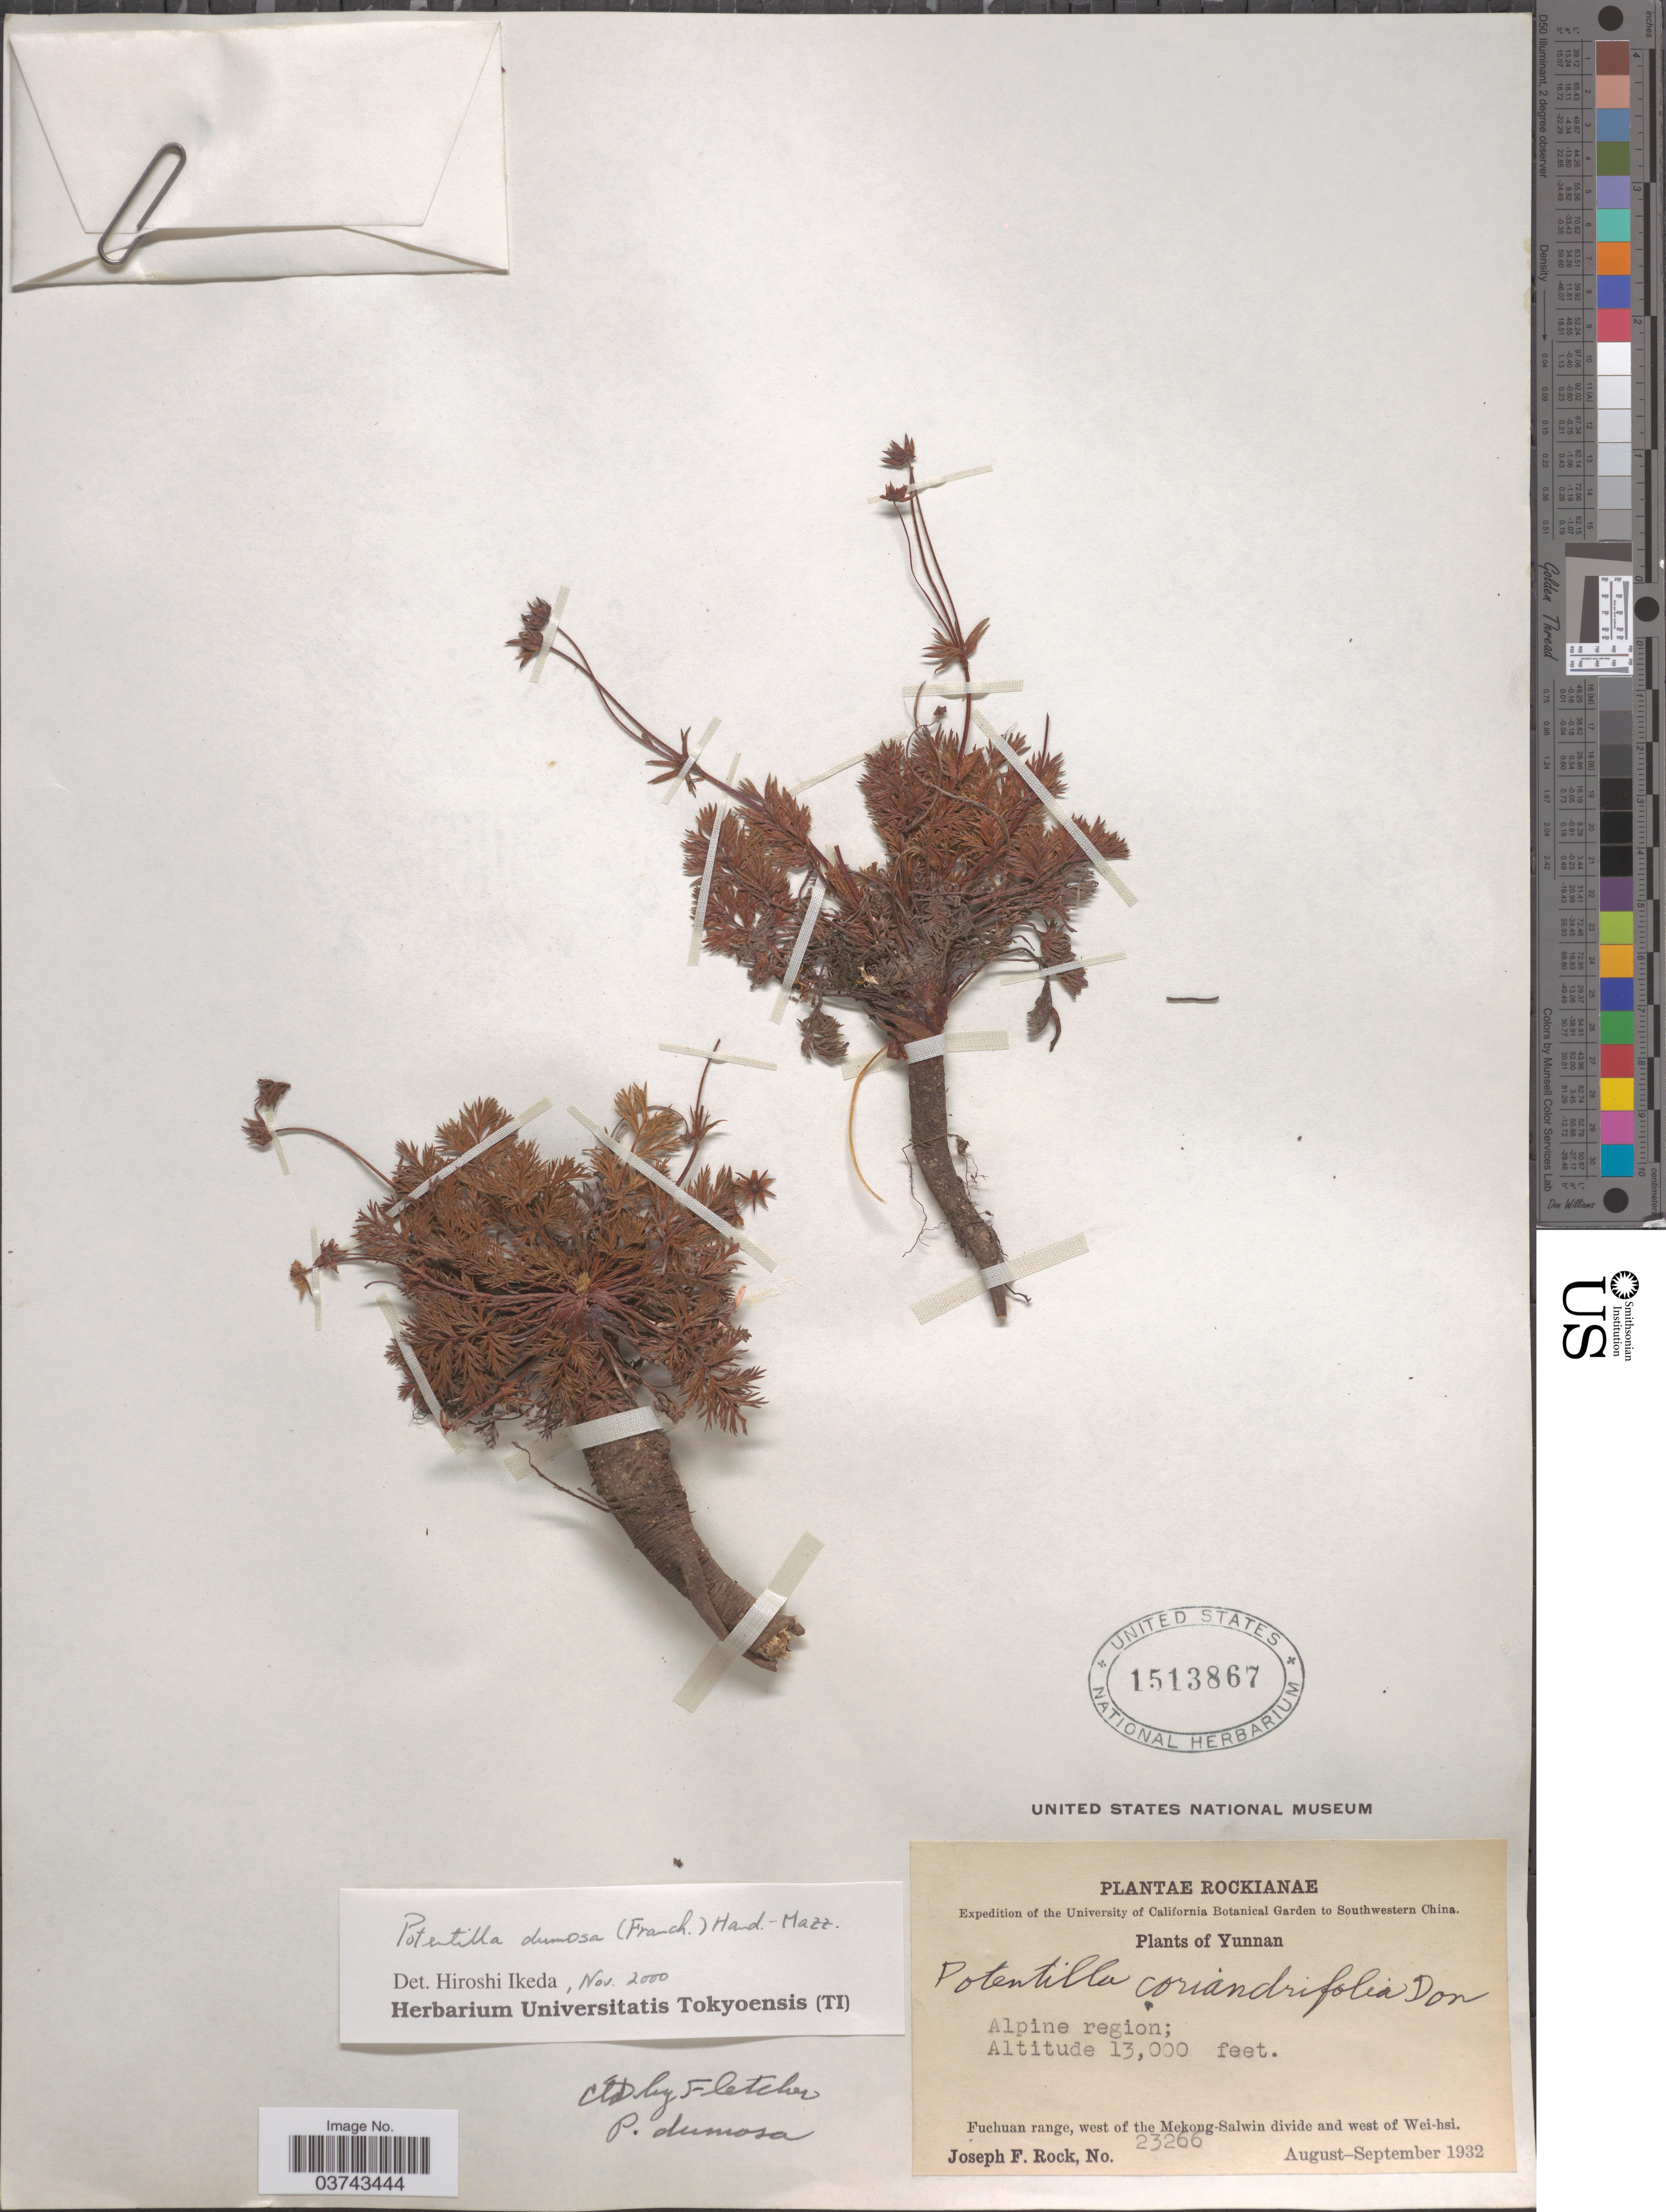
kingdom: Plantae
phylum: Tracheophyta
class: Magnoliopsida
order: Rosales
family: Rosaceae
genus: Potentilla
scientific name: Potentilla dumosa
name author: (Franch.) Hand.-Mazz.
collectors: J. F. Rock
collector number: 23266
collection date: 1932-08/1932-09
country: China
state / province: Yunnan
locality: Southwestern China. Fuchuan range, west of the Mekong-Salwin divide and west of Wei-hsi.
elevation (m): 3962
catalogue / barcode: US 1513867